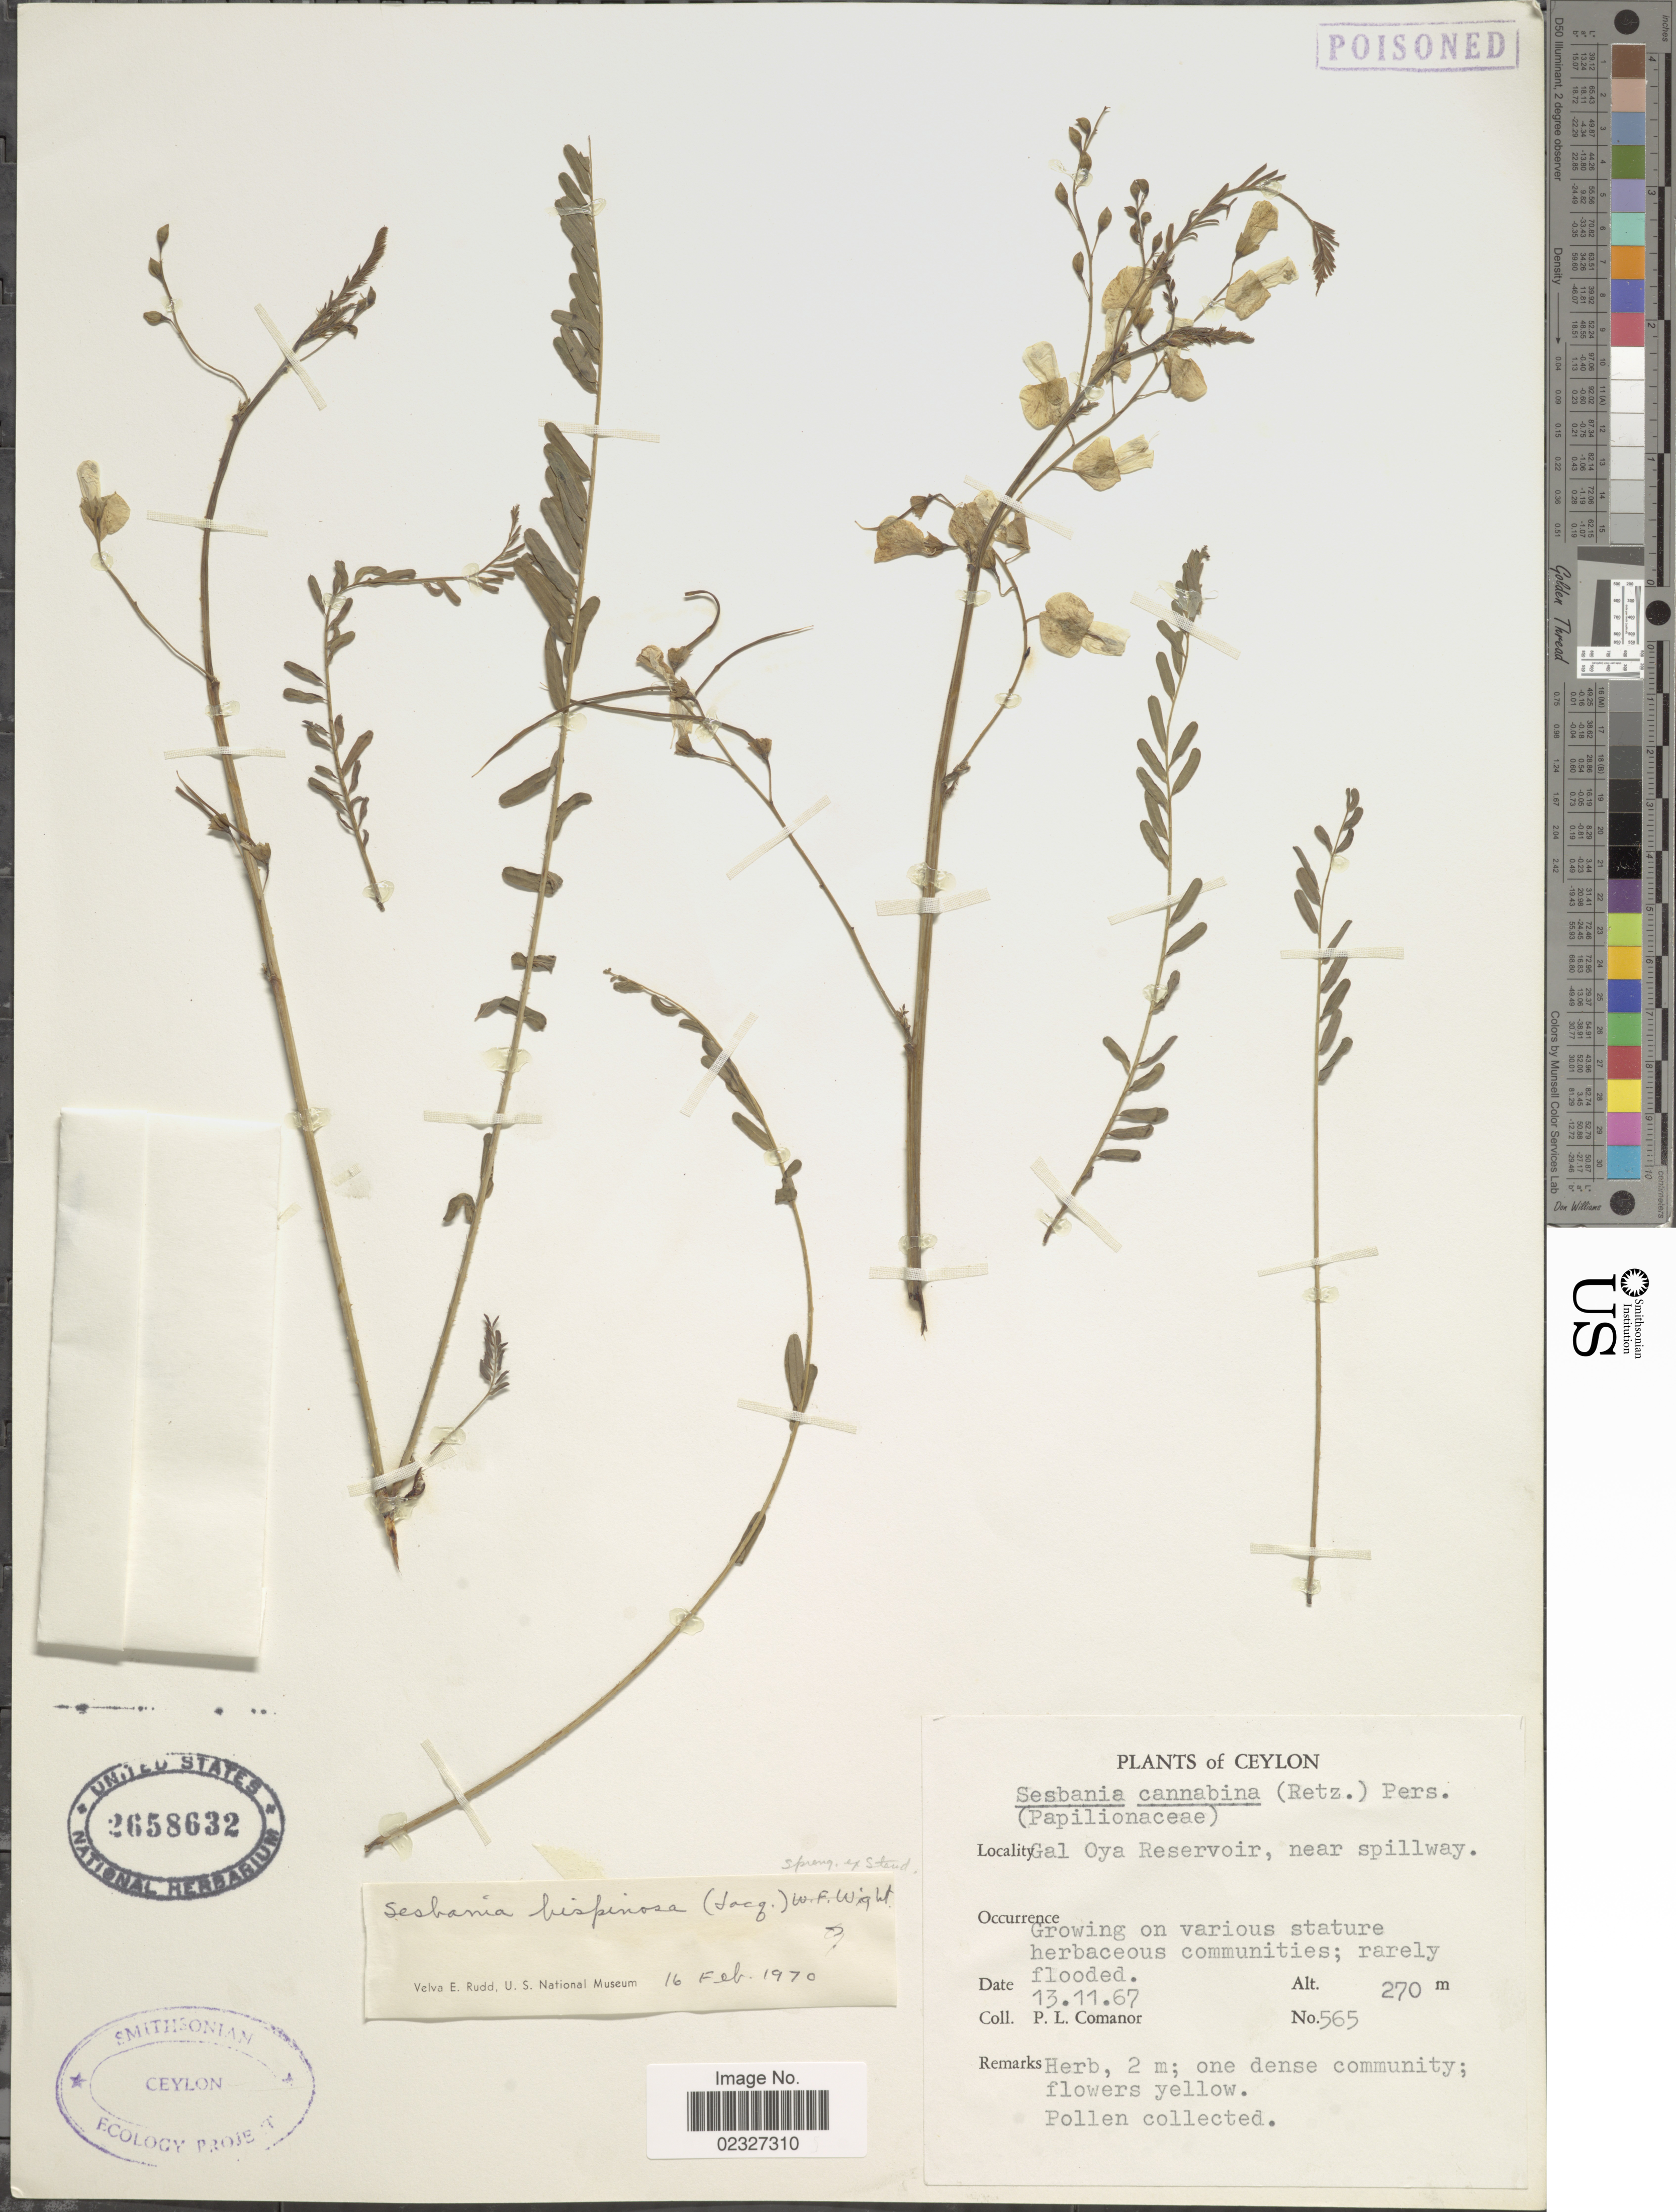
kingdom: Plantae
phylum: Tracheophyta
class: Magnoliopsida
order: Fabales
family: Fabaceae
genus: Sesbania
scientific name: Sesbania bispinosa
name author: (Jacq.) Steud.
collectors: P. Comanor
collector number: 565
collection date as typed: Transcribed d/m/y: 13/11/67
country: Sri Lanka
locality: Ceylon, Gal Oya Reservoir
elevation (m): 270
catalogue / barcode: US 2658632